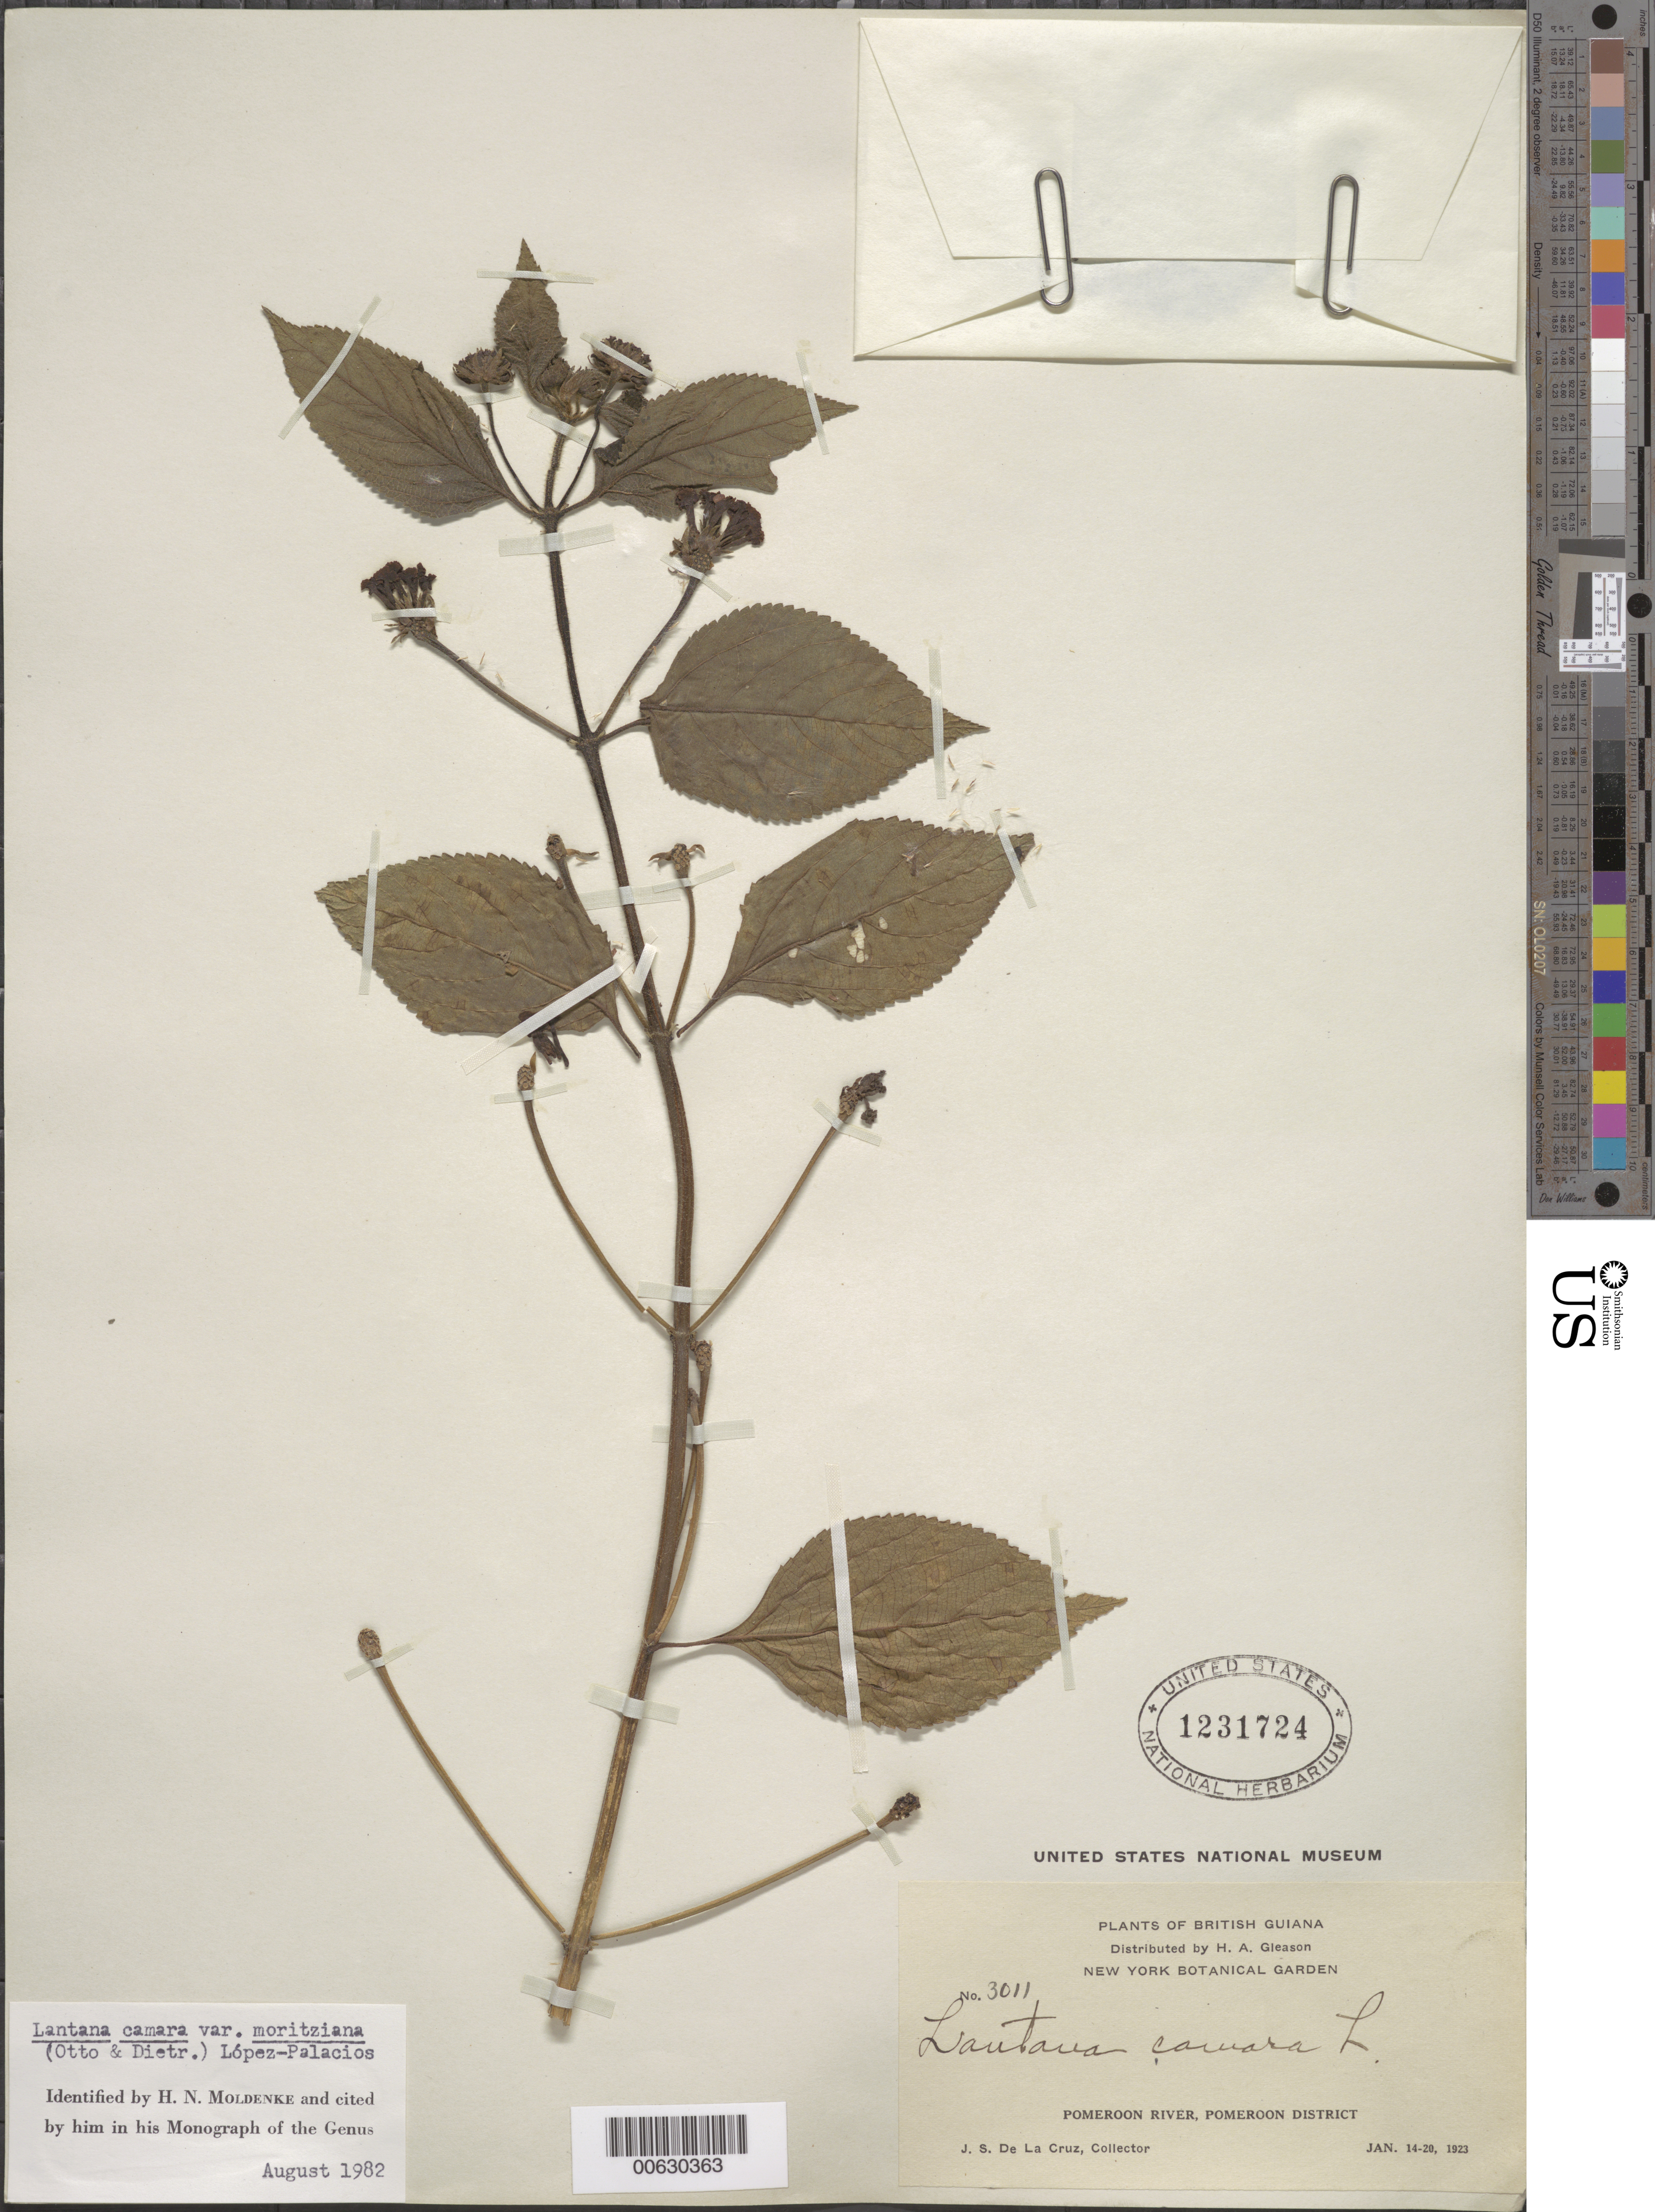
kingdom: Plantae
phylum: Tracheophyta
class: Magnoliopsida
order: Lamiales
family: Verbenaceae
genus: Lantana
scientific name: Lantana camara var. moritziana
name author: (Otto & A. Dietr.) López-Pal.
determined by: Moldenke, H. N.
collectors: J. S. de la Cruz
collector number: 3011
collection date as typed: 14-Jan-23 to 20-Jan-23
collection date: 1923-01-14/1923-01-20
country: Guyana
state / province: Pomeroon-Supenaam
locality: Pomeroon R.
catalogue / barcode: US 1231724